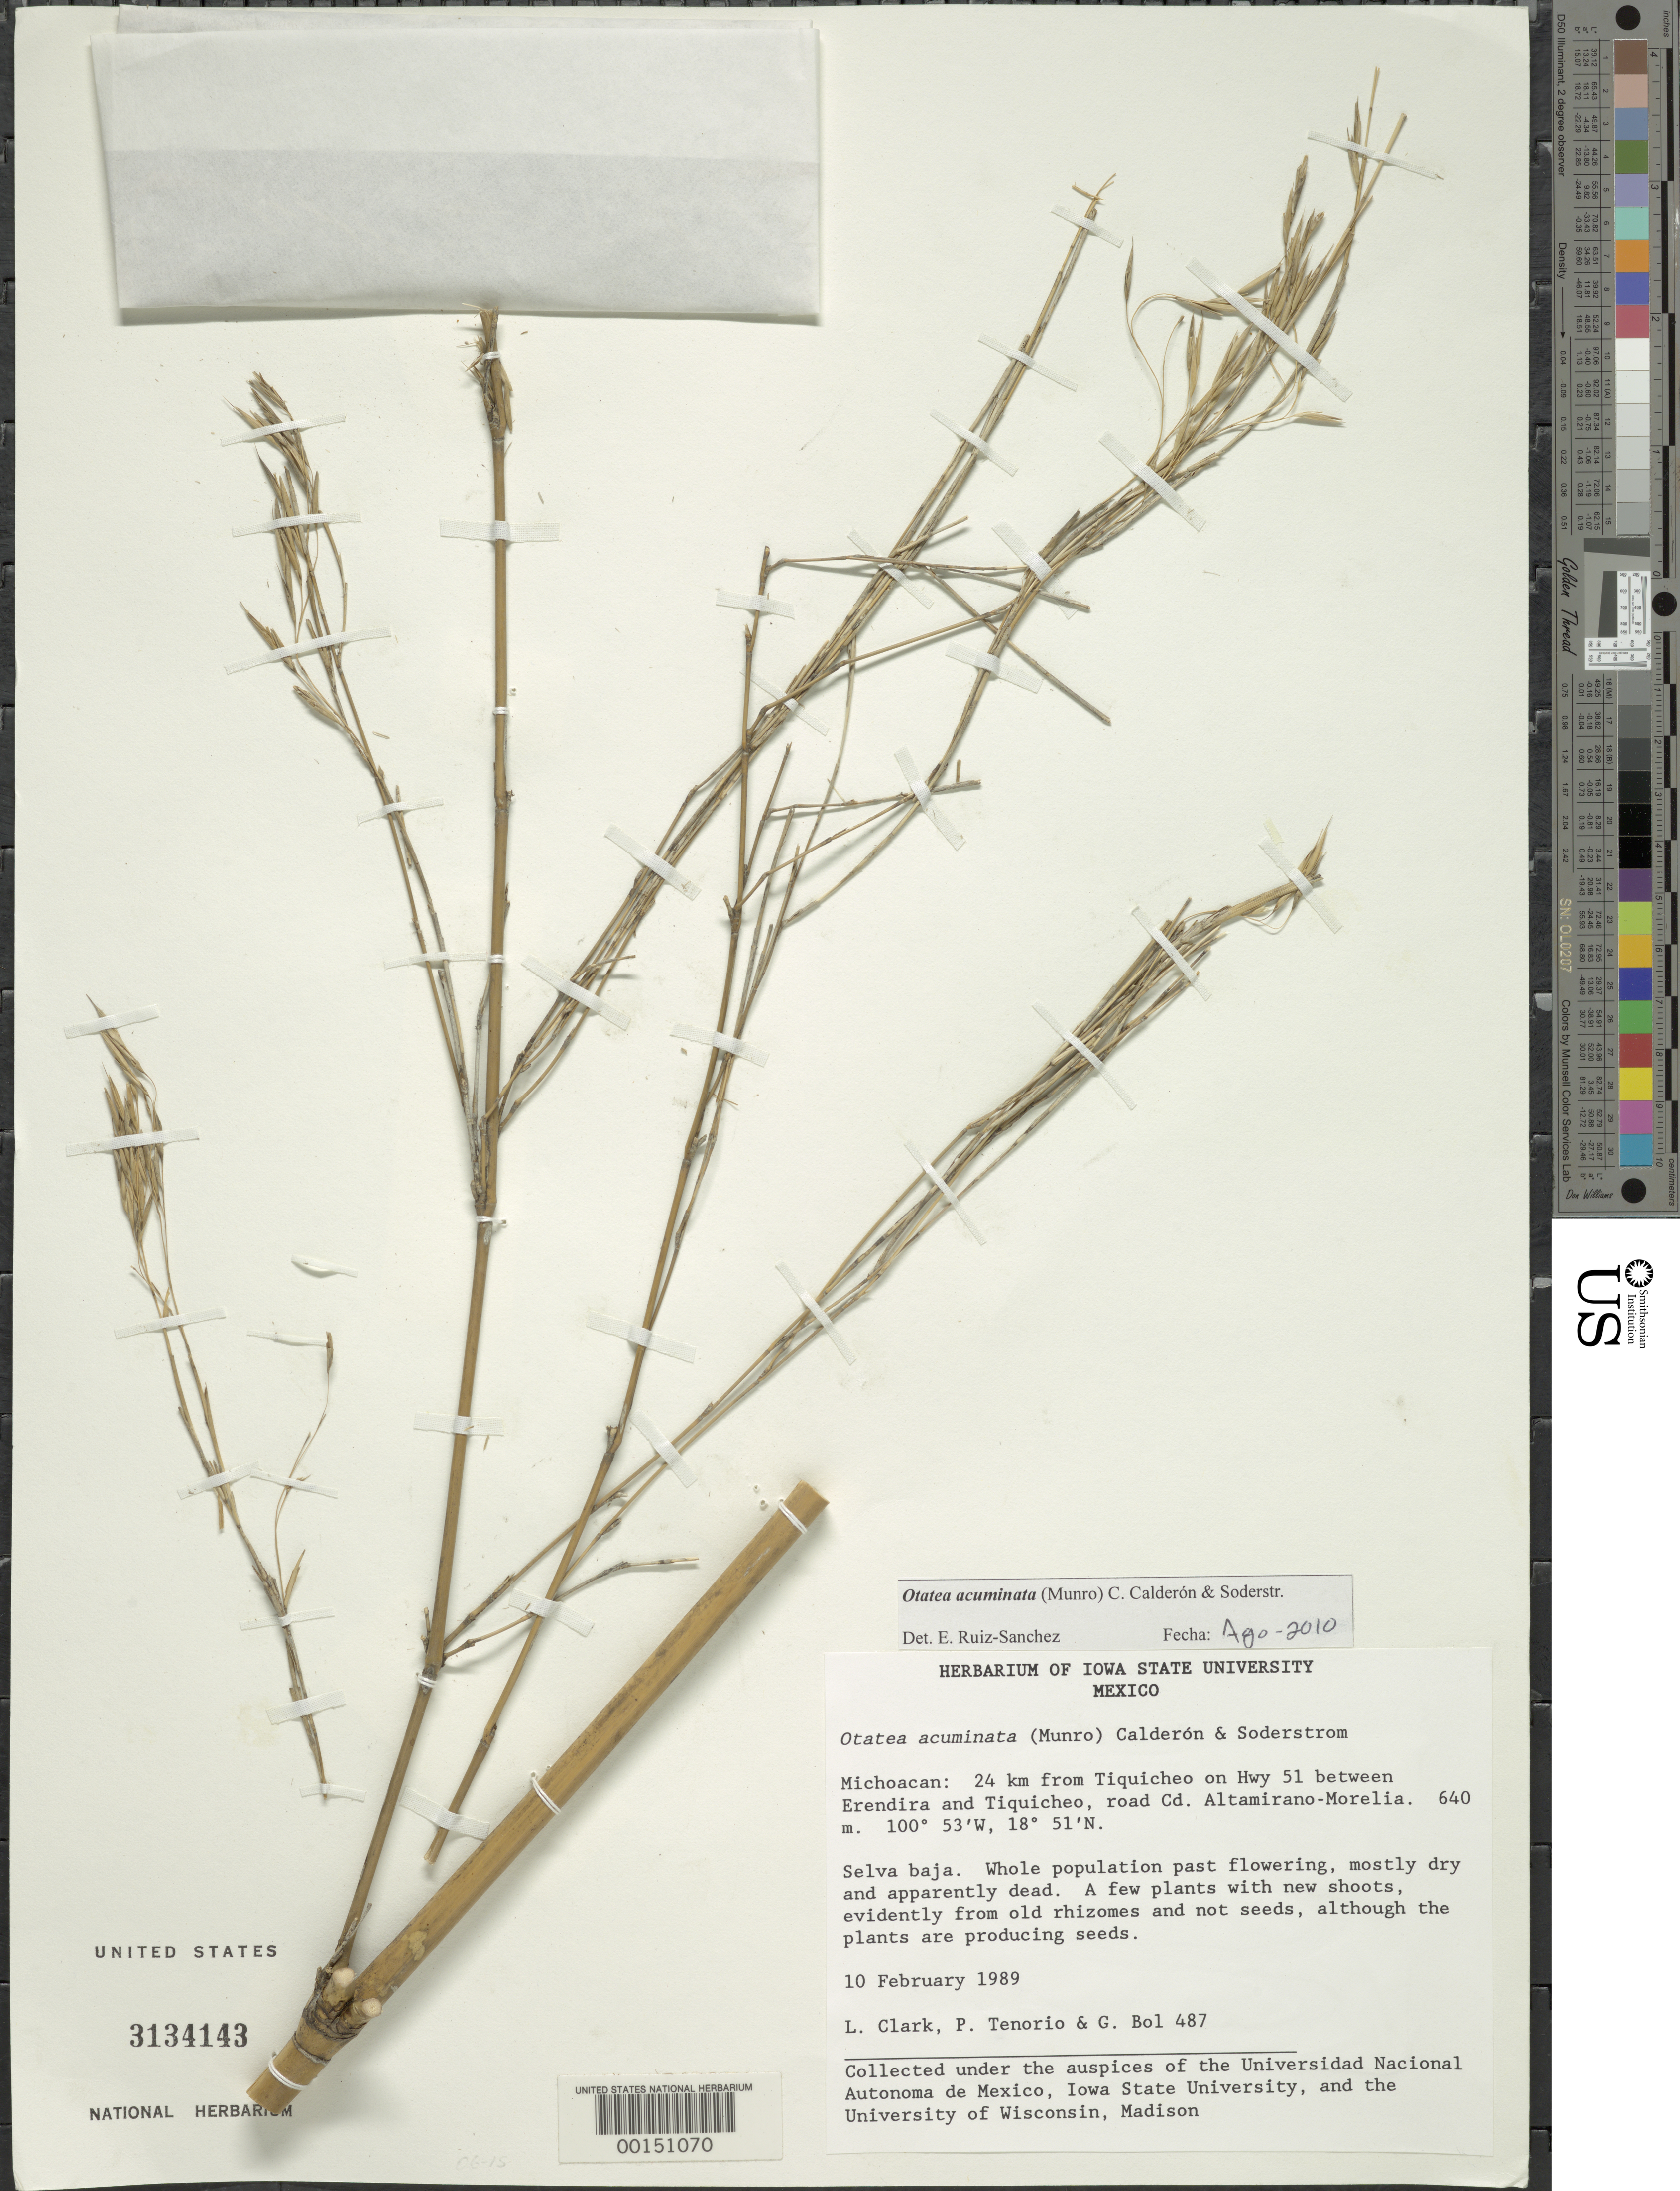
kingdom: Plantae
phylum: Tracheophyta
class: Liliopsida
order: Poales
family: Poaceae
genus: Otatea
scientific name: Otatea acuminata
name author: (Munro) C. E. Calderón & Soderstr.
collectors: L. G. Clark, P. Tenorio L. & G. Bol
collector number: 487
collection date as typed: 10 Feb 1989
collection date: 1989-02-10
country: Mexico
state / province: Michoacán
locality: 24 km from Tiquicheo on hwy 51 between Erendira and Tiquicheo, road Cd. Altamirano - Morelia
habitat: Selva baja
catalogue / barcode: US 3134143